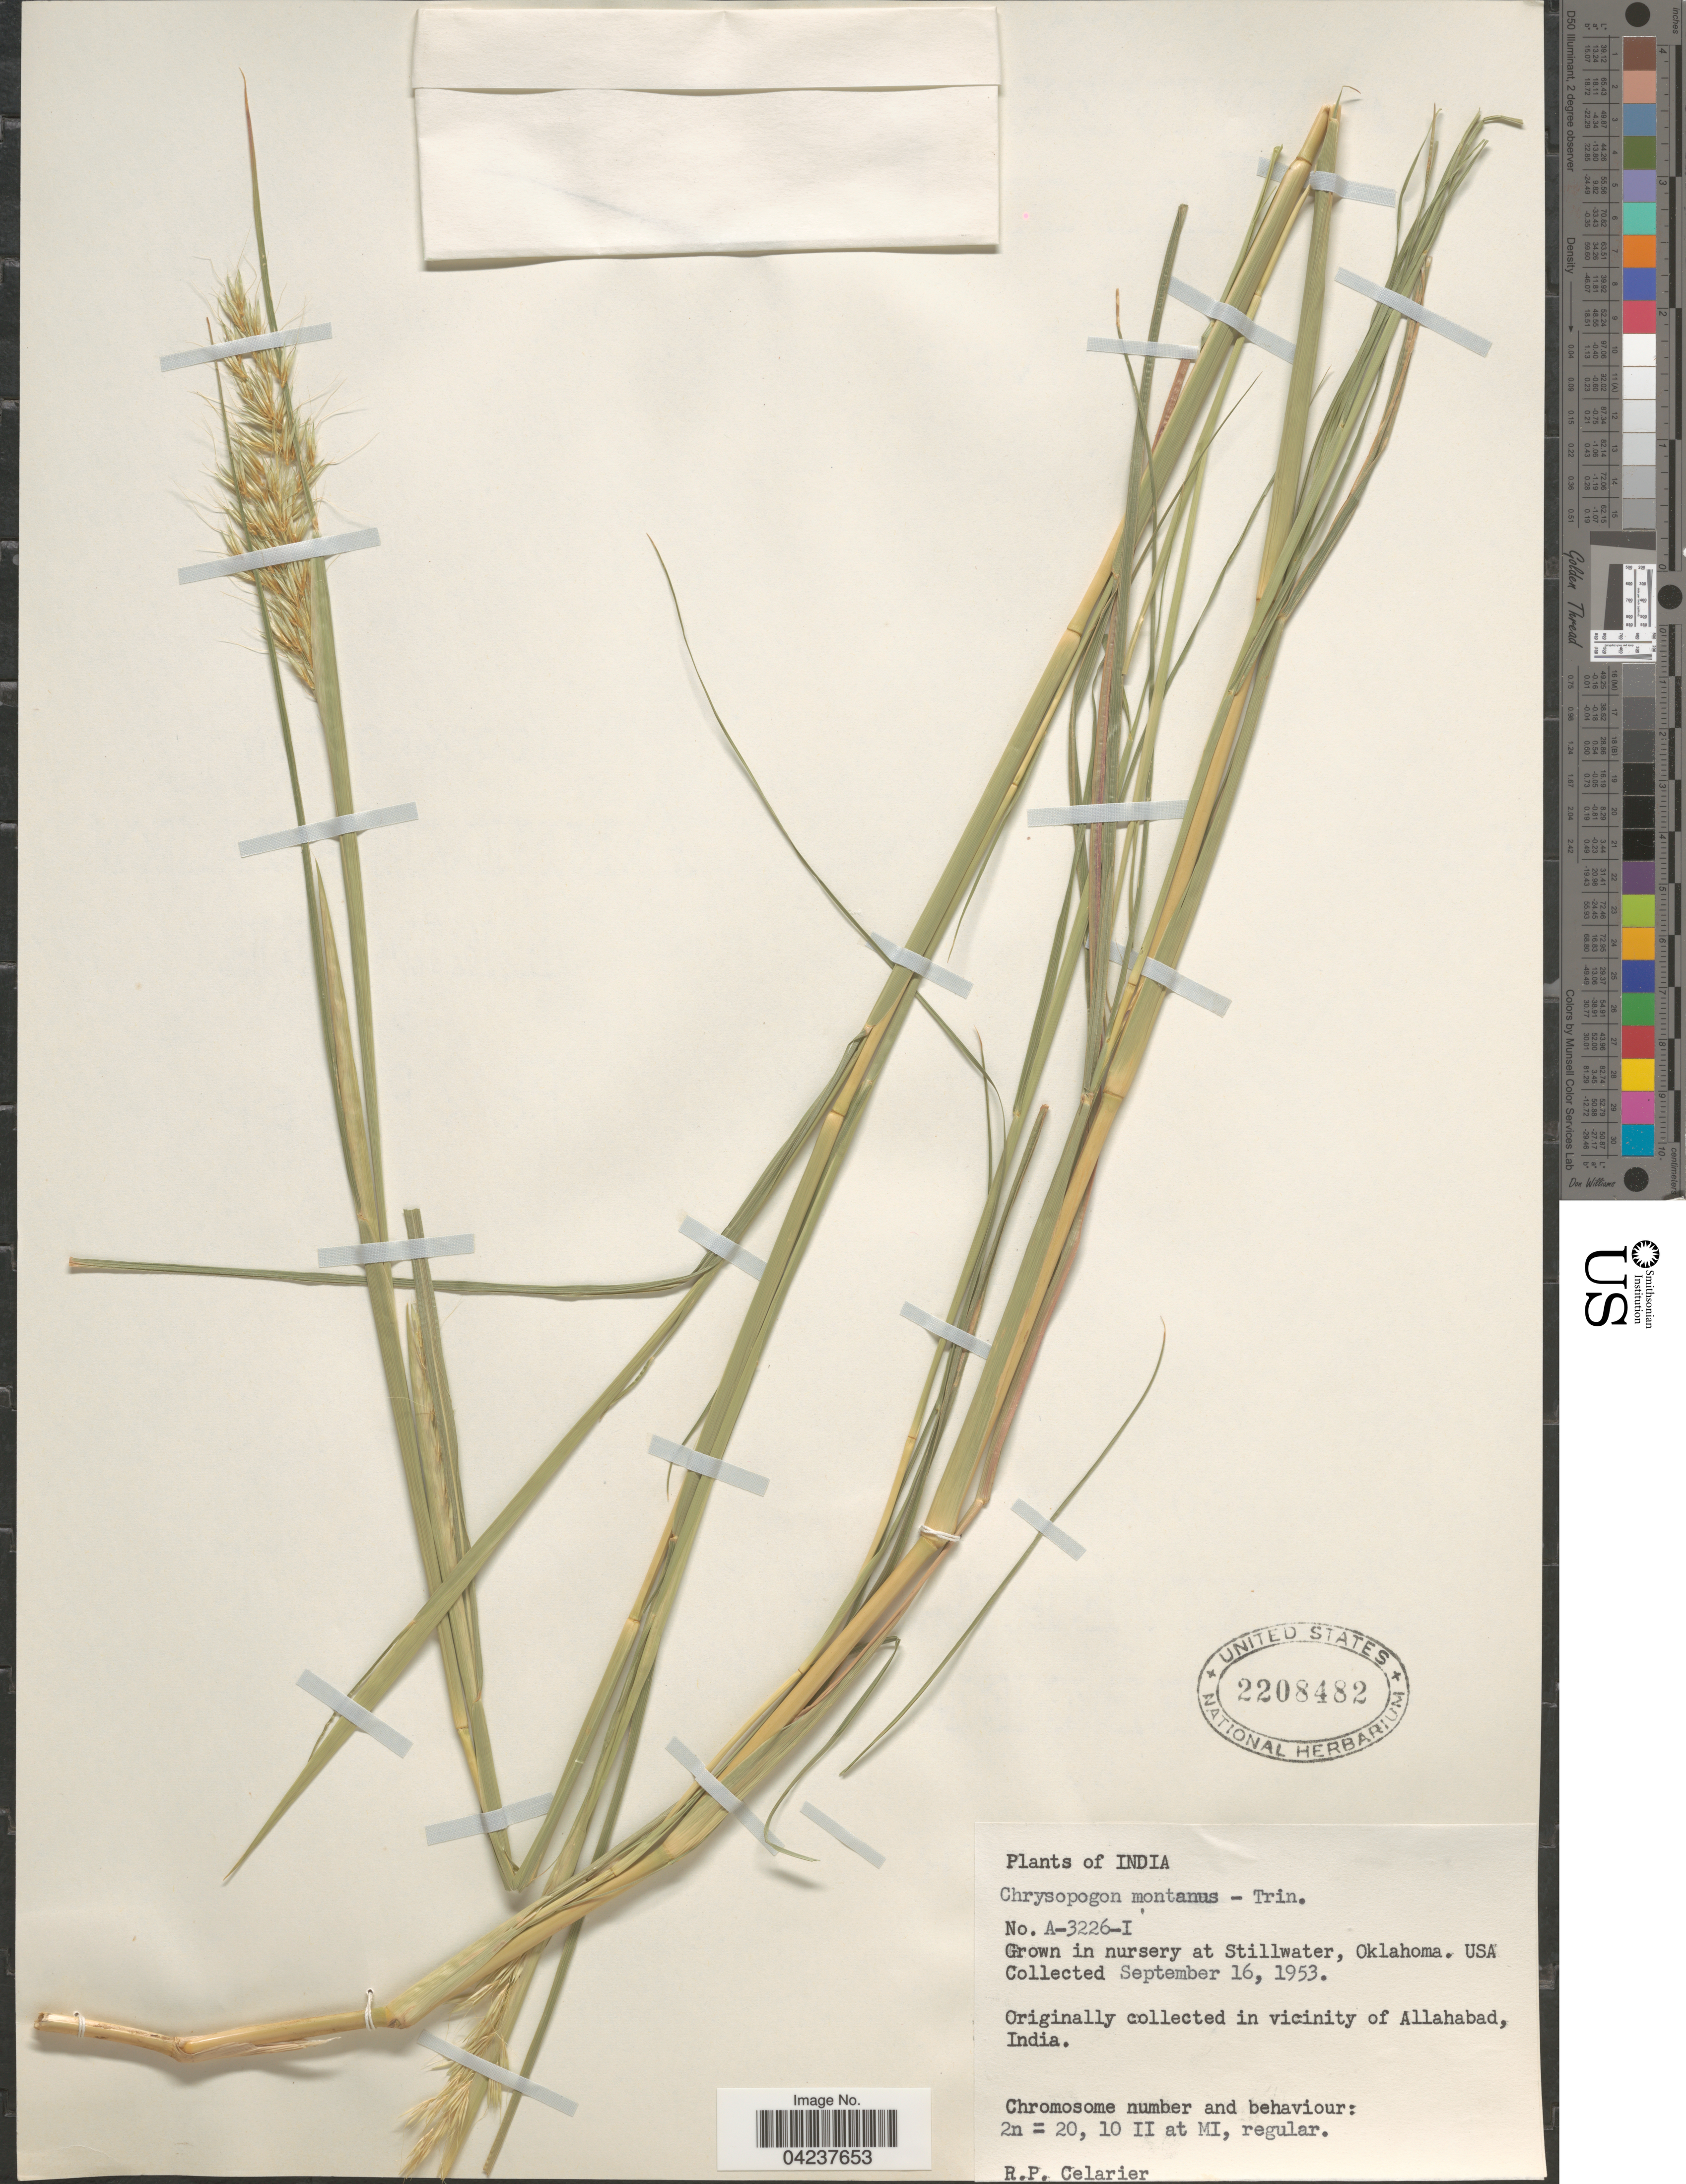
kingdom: Plantae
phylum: Tracheophyta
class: Liliopsida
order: Poales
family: Poaceae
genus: Chrysopogon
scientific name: Chrysopogon fulvus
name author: (Spreng.) Chiov.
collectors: R. Celarier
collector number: A-3226-I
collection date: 1953-09-16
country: United States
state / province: Oklahoma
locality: In nursery at Stillwater.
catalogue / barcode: US 2208482